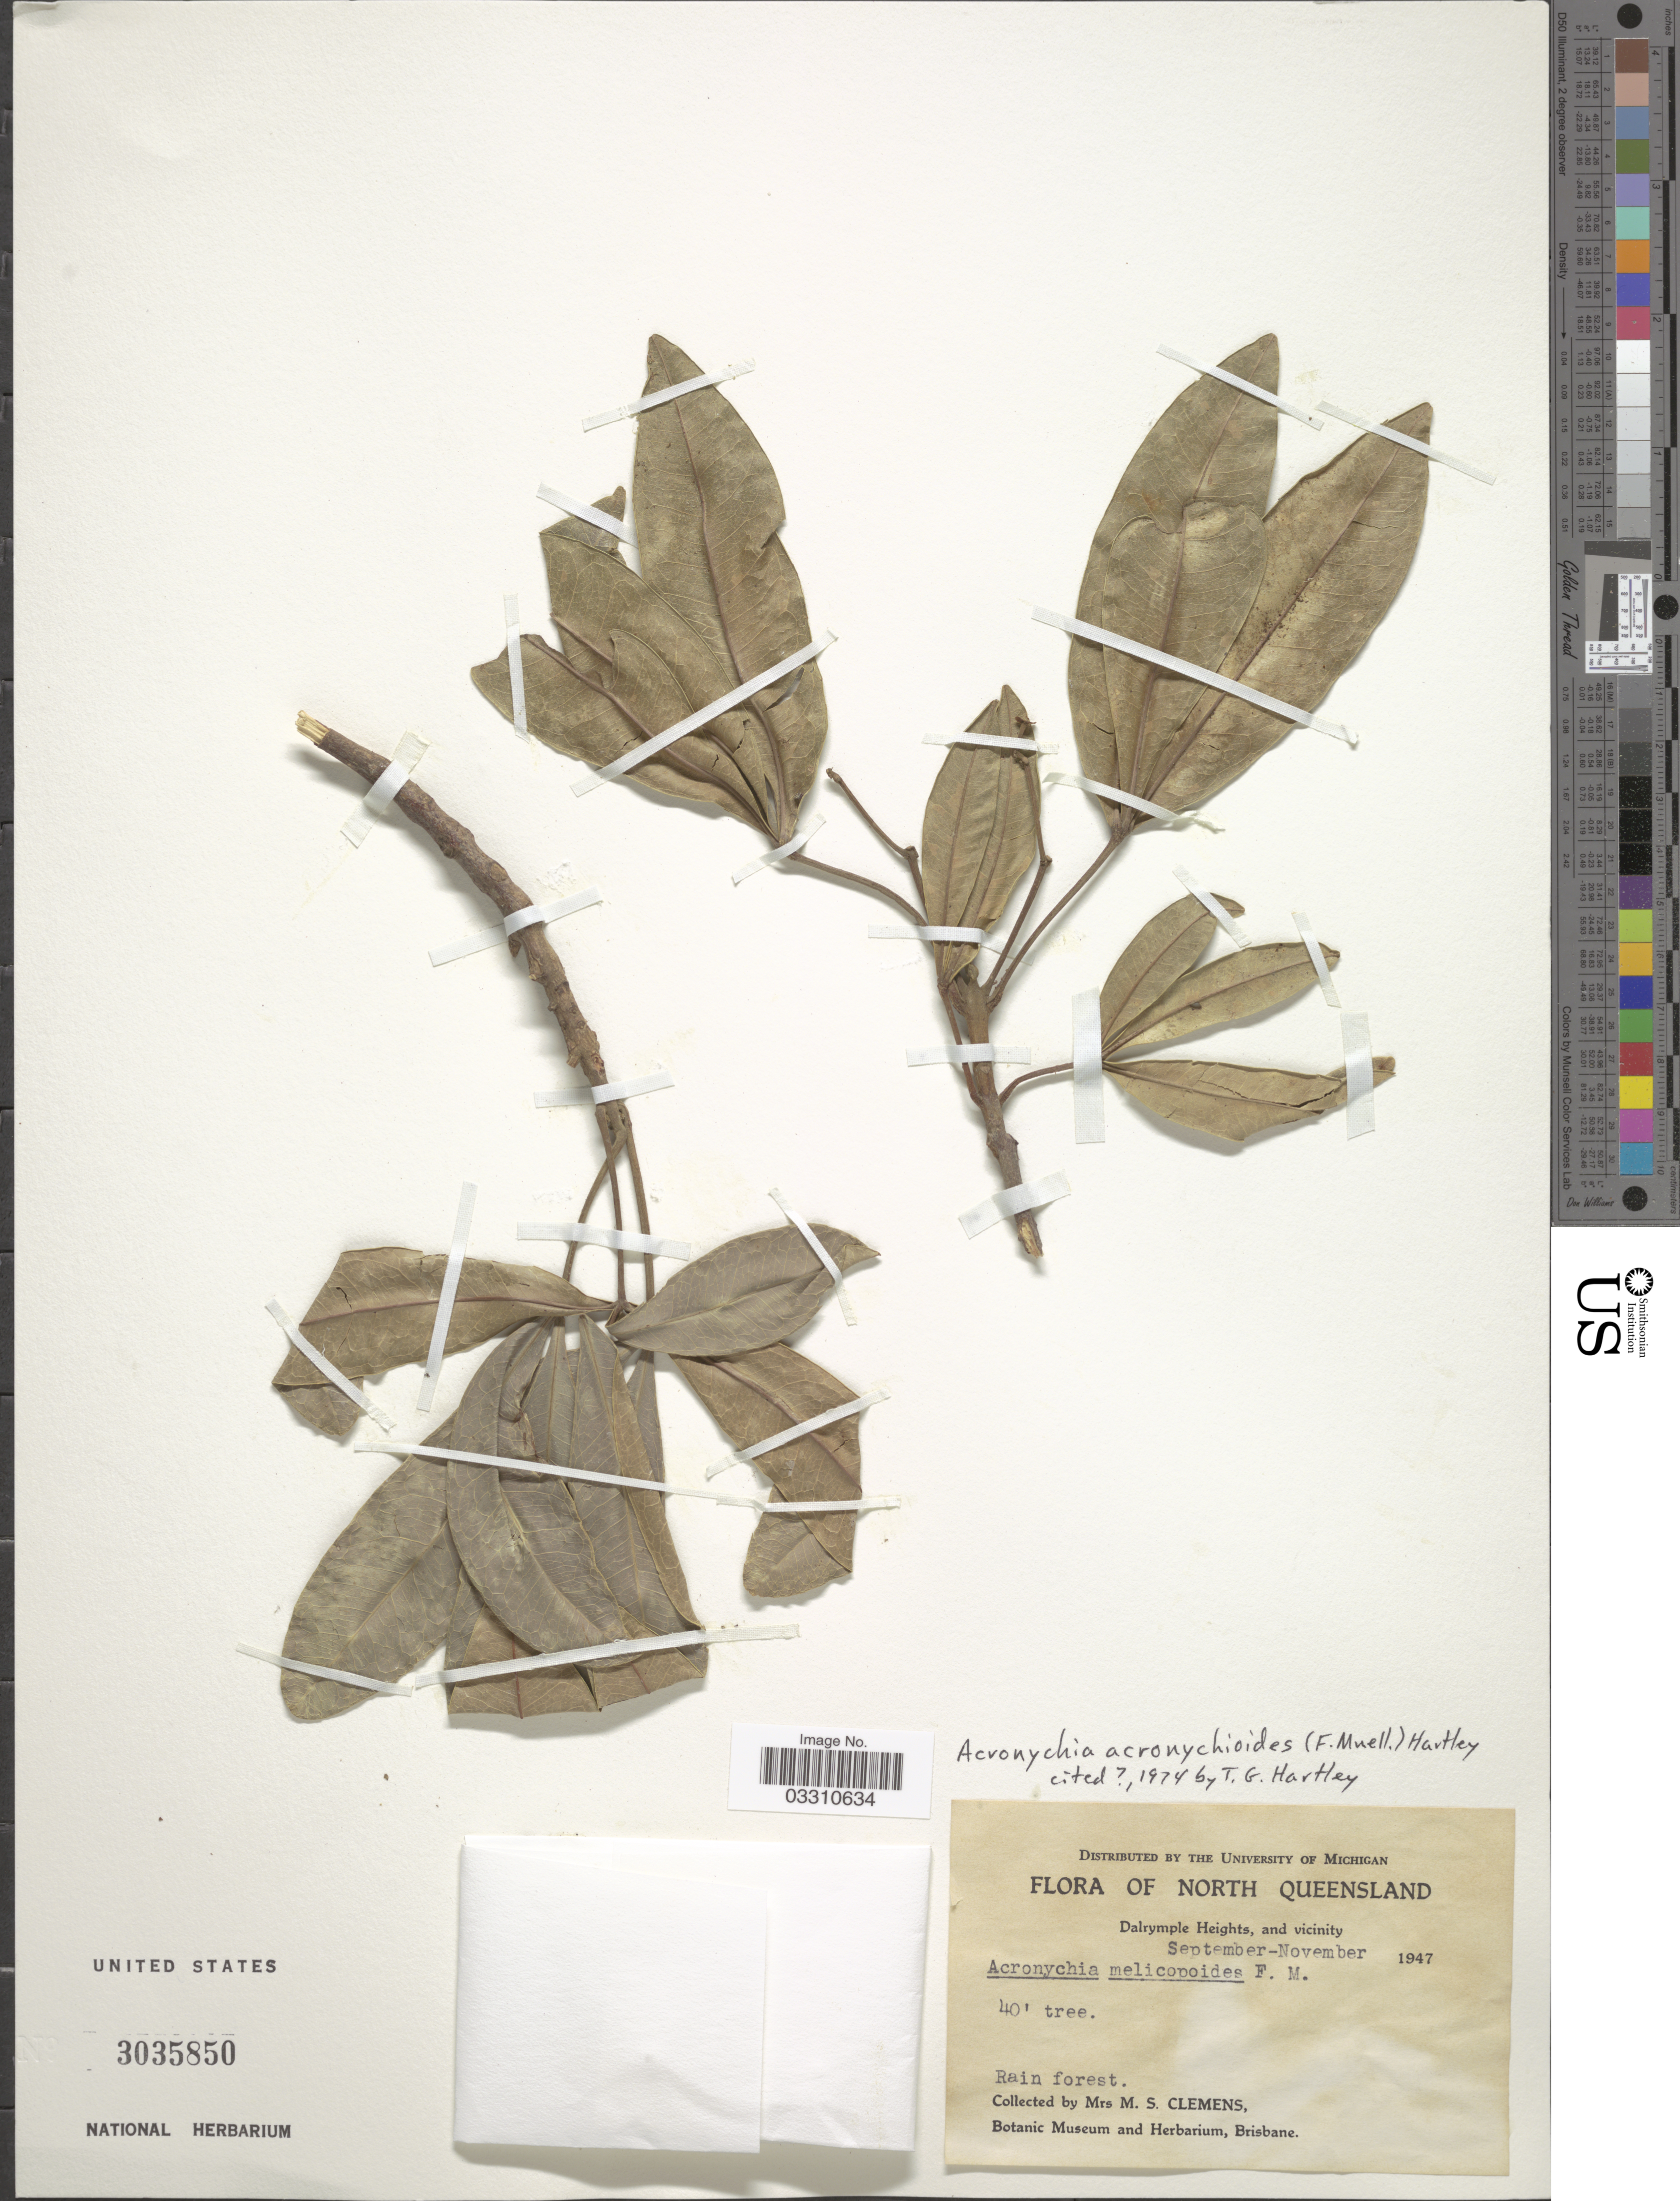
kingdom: Plantae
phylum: Tracheophyta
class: Magnoliopsida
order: Sapindales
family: Rutaceae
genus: Acronychia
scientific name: Acronychia acronychioides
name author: (F. Muell.) T.G. Hartley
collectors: M. S. Clemens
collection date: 1947-09/1947-11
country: Australia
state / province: Queensland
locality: North Queensland. Dalrymple Heights, and vicinity.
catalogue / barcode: US 3035850